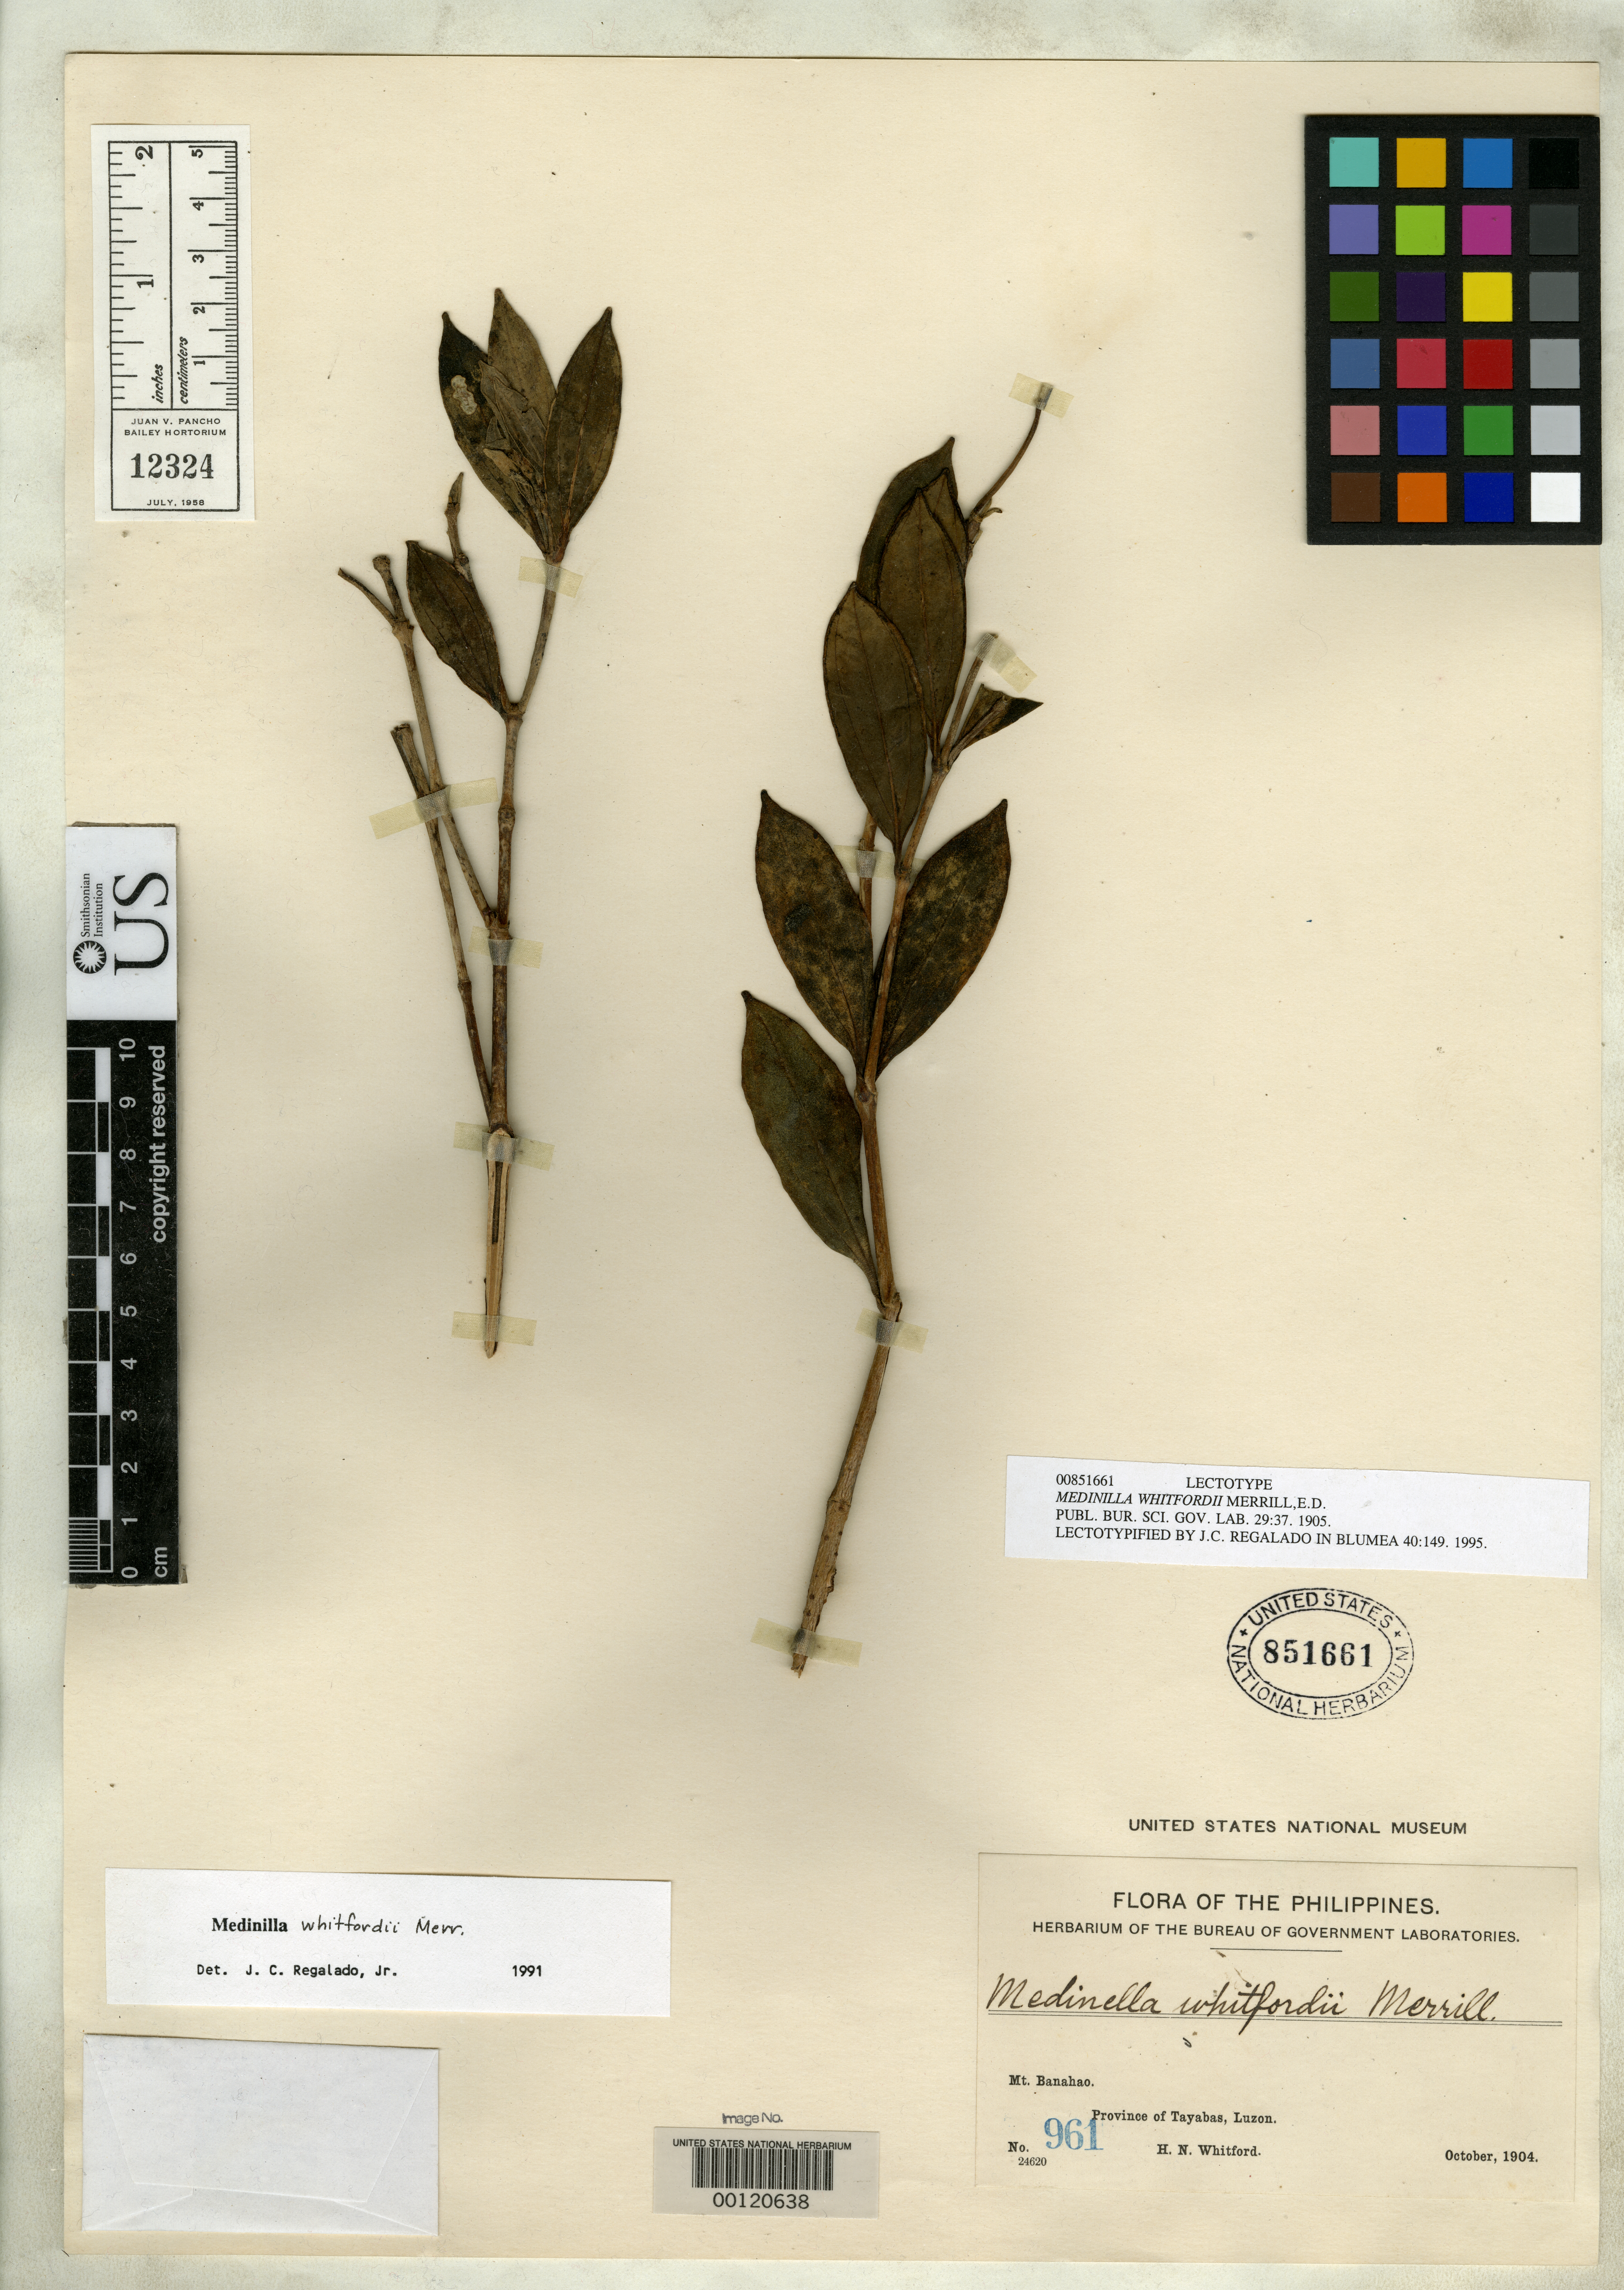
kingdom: Plantae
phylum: Tracheophyta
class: Magnoliopsida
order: Myrtales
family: Melastomataceae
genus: Medinilla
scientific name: Medinilla whitfordii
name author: Merr.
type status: Lectotype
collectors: H. N. Whitford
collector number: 961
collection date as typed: Oct 1904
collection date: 1904-10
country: Philippines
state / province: Calabarzon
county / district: Quezon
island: Luzon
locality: Mt. Banahao.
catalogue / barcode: US 851661